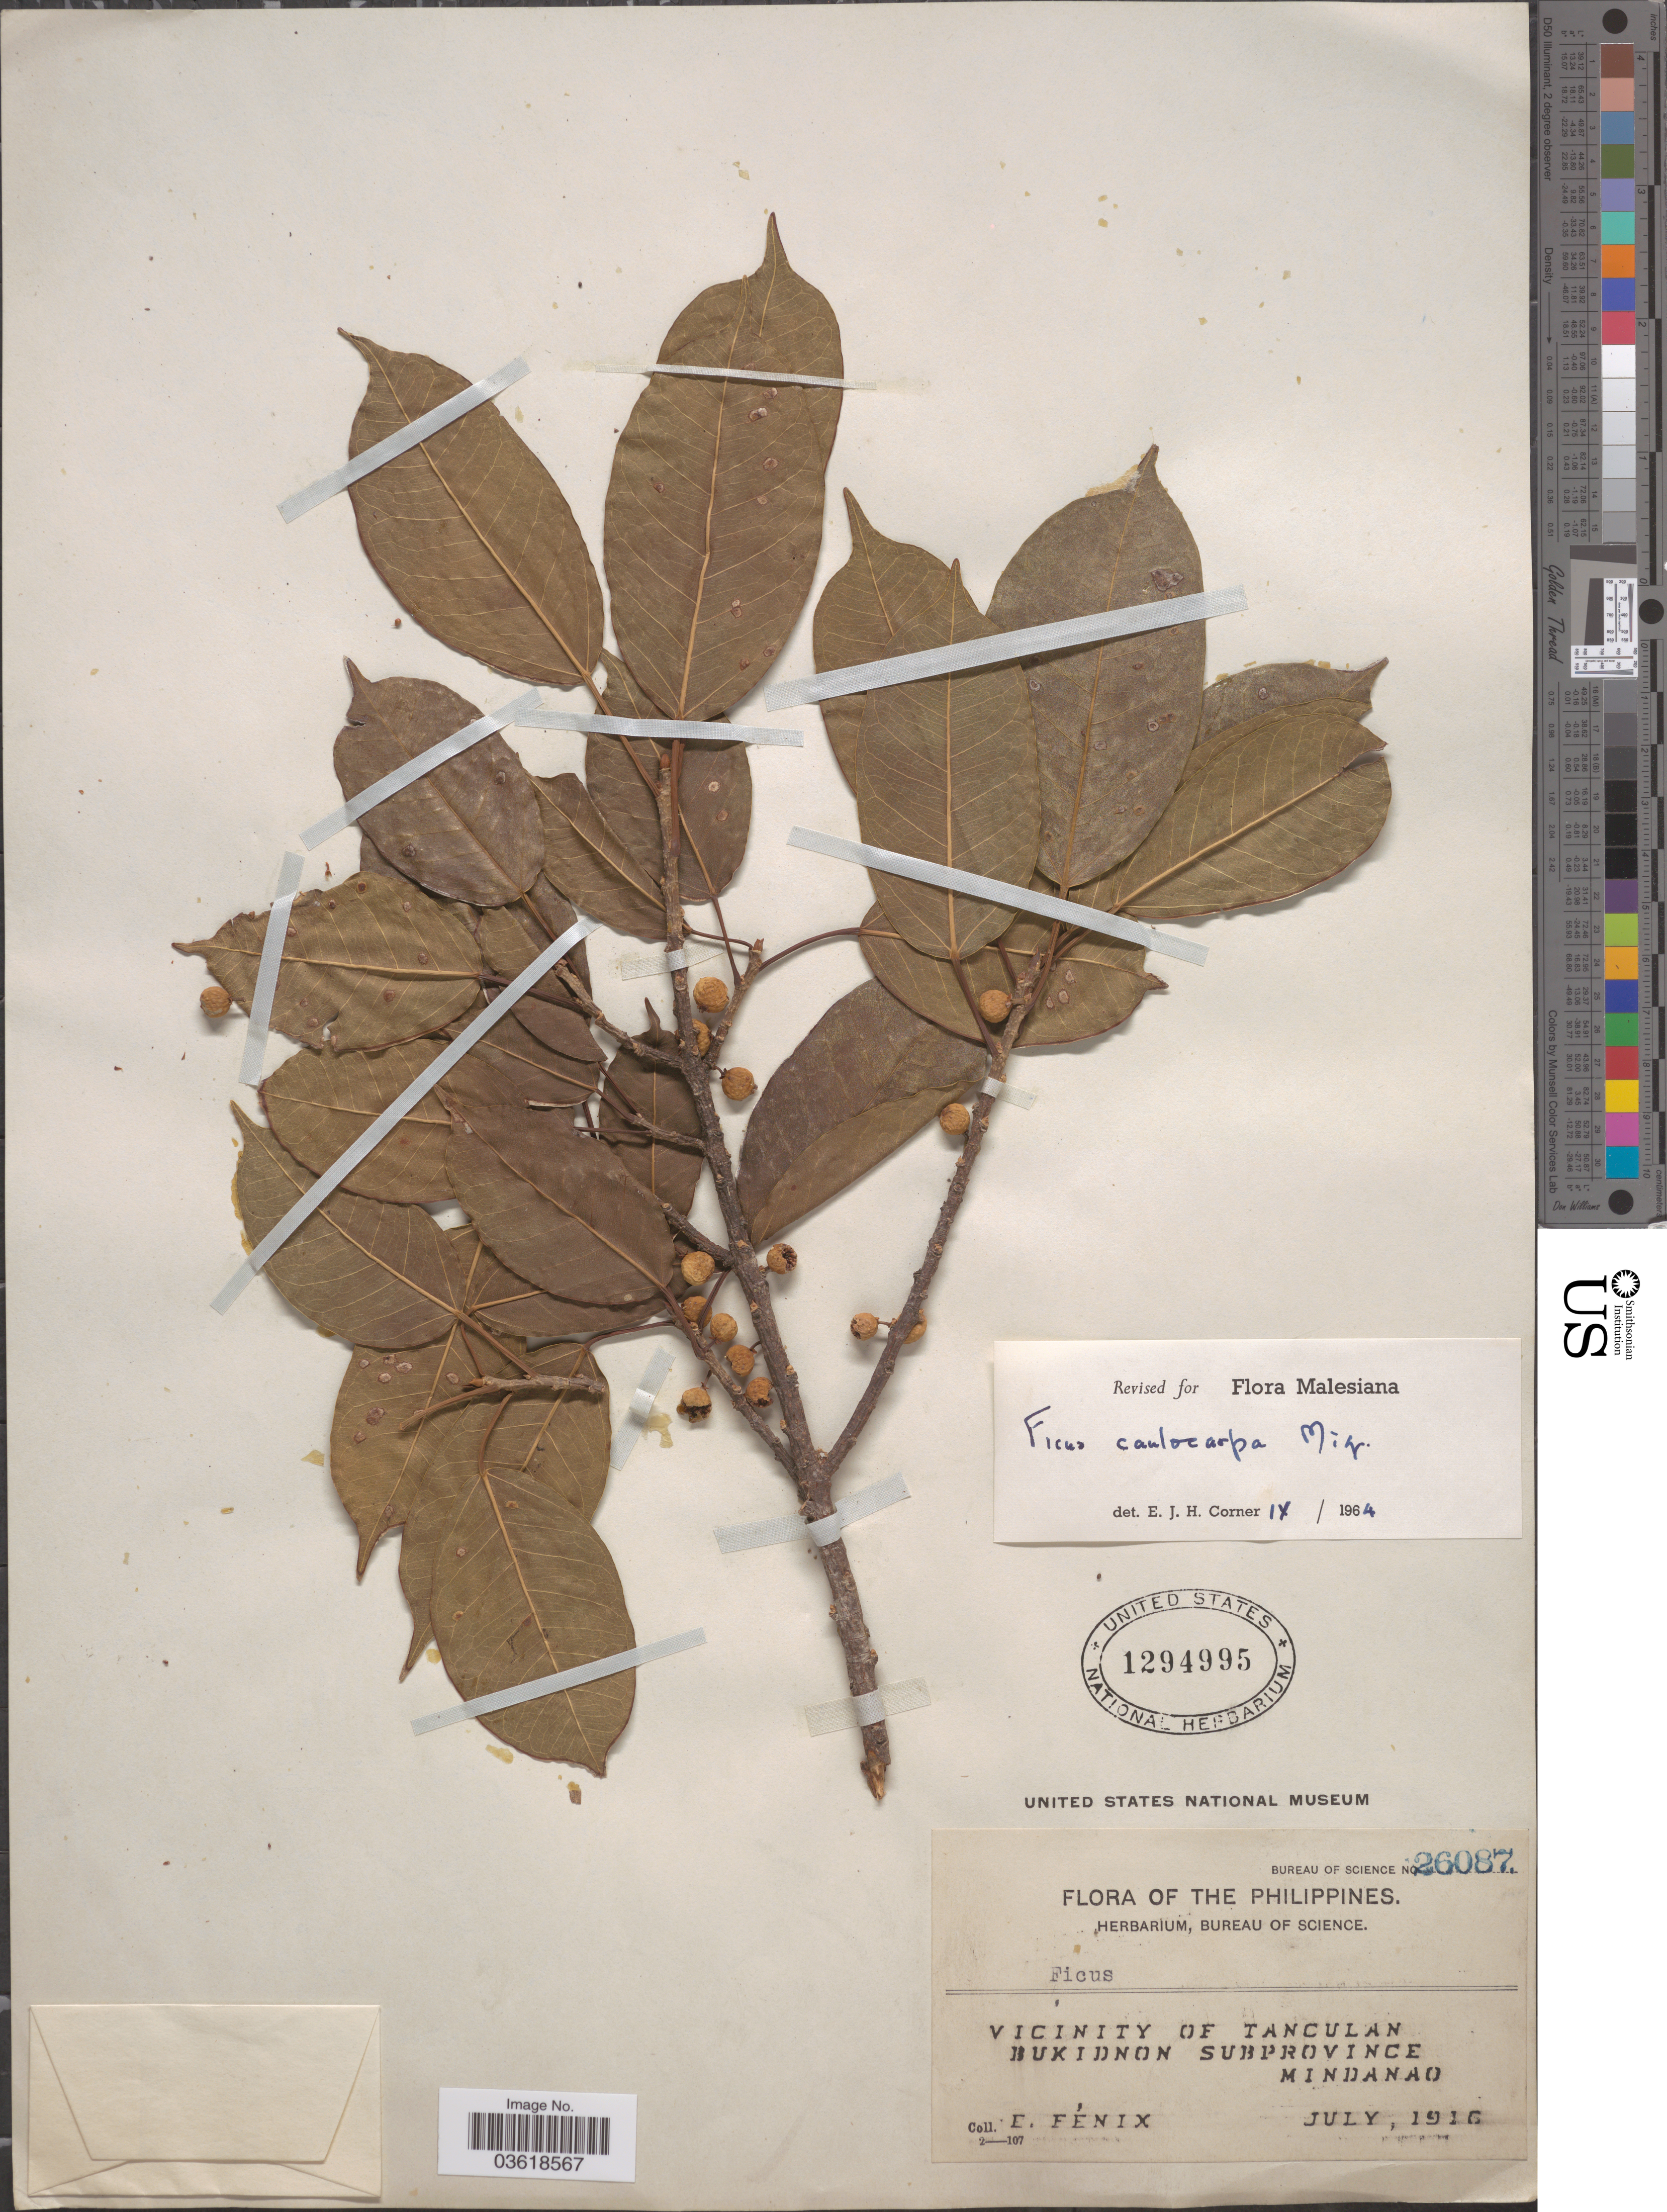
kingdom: Plantae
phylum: Tracheophyta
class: Magnoliopsida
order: Rosales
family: Moraceae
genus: Ficus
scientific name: Ficus caulocarpa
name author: (Miq.) Miq.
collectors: F. Fénix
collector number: Bureau of Science 26087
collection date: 1916-07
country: Philippines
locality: Vicinity of Tanculan. Bukidnon subprovince. Mindanao.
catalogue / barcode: US 1294995